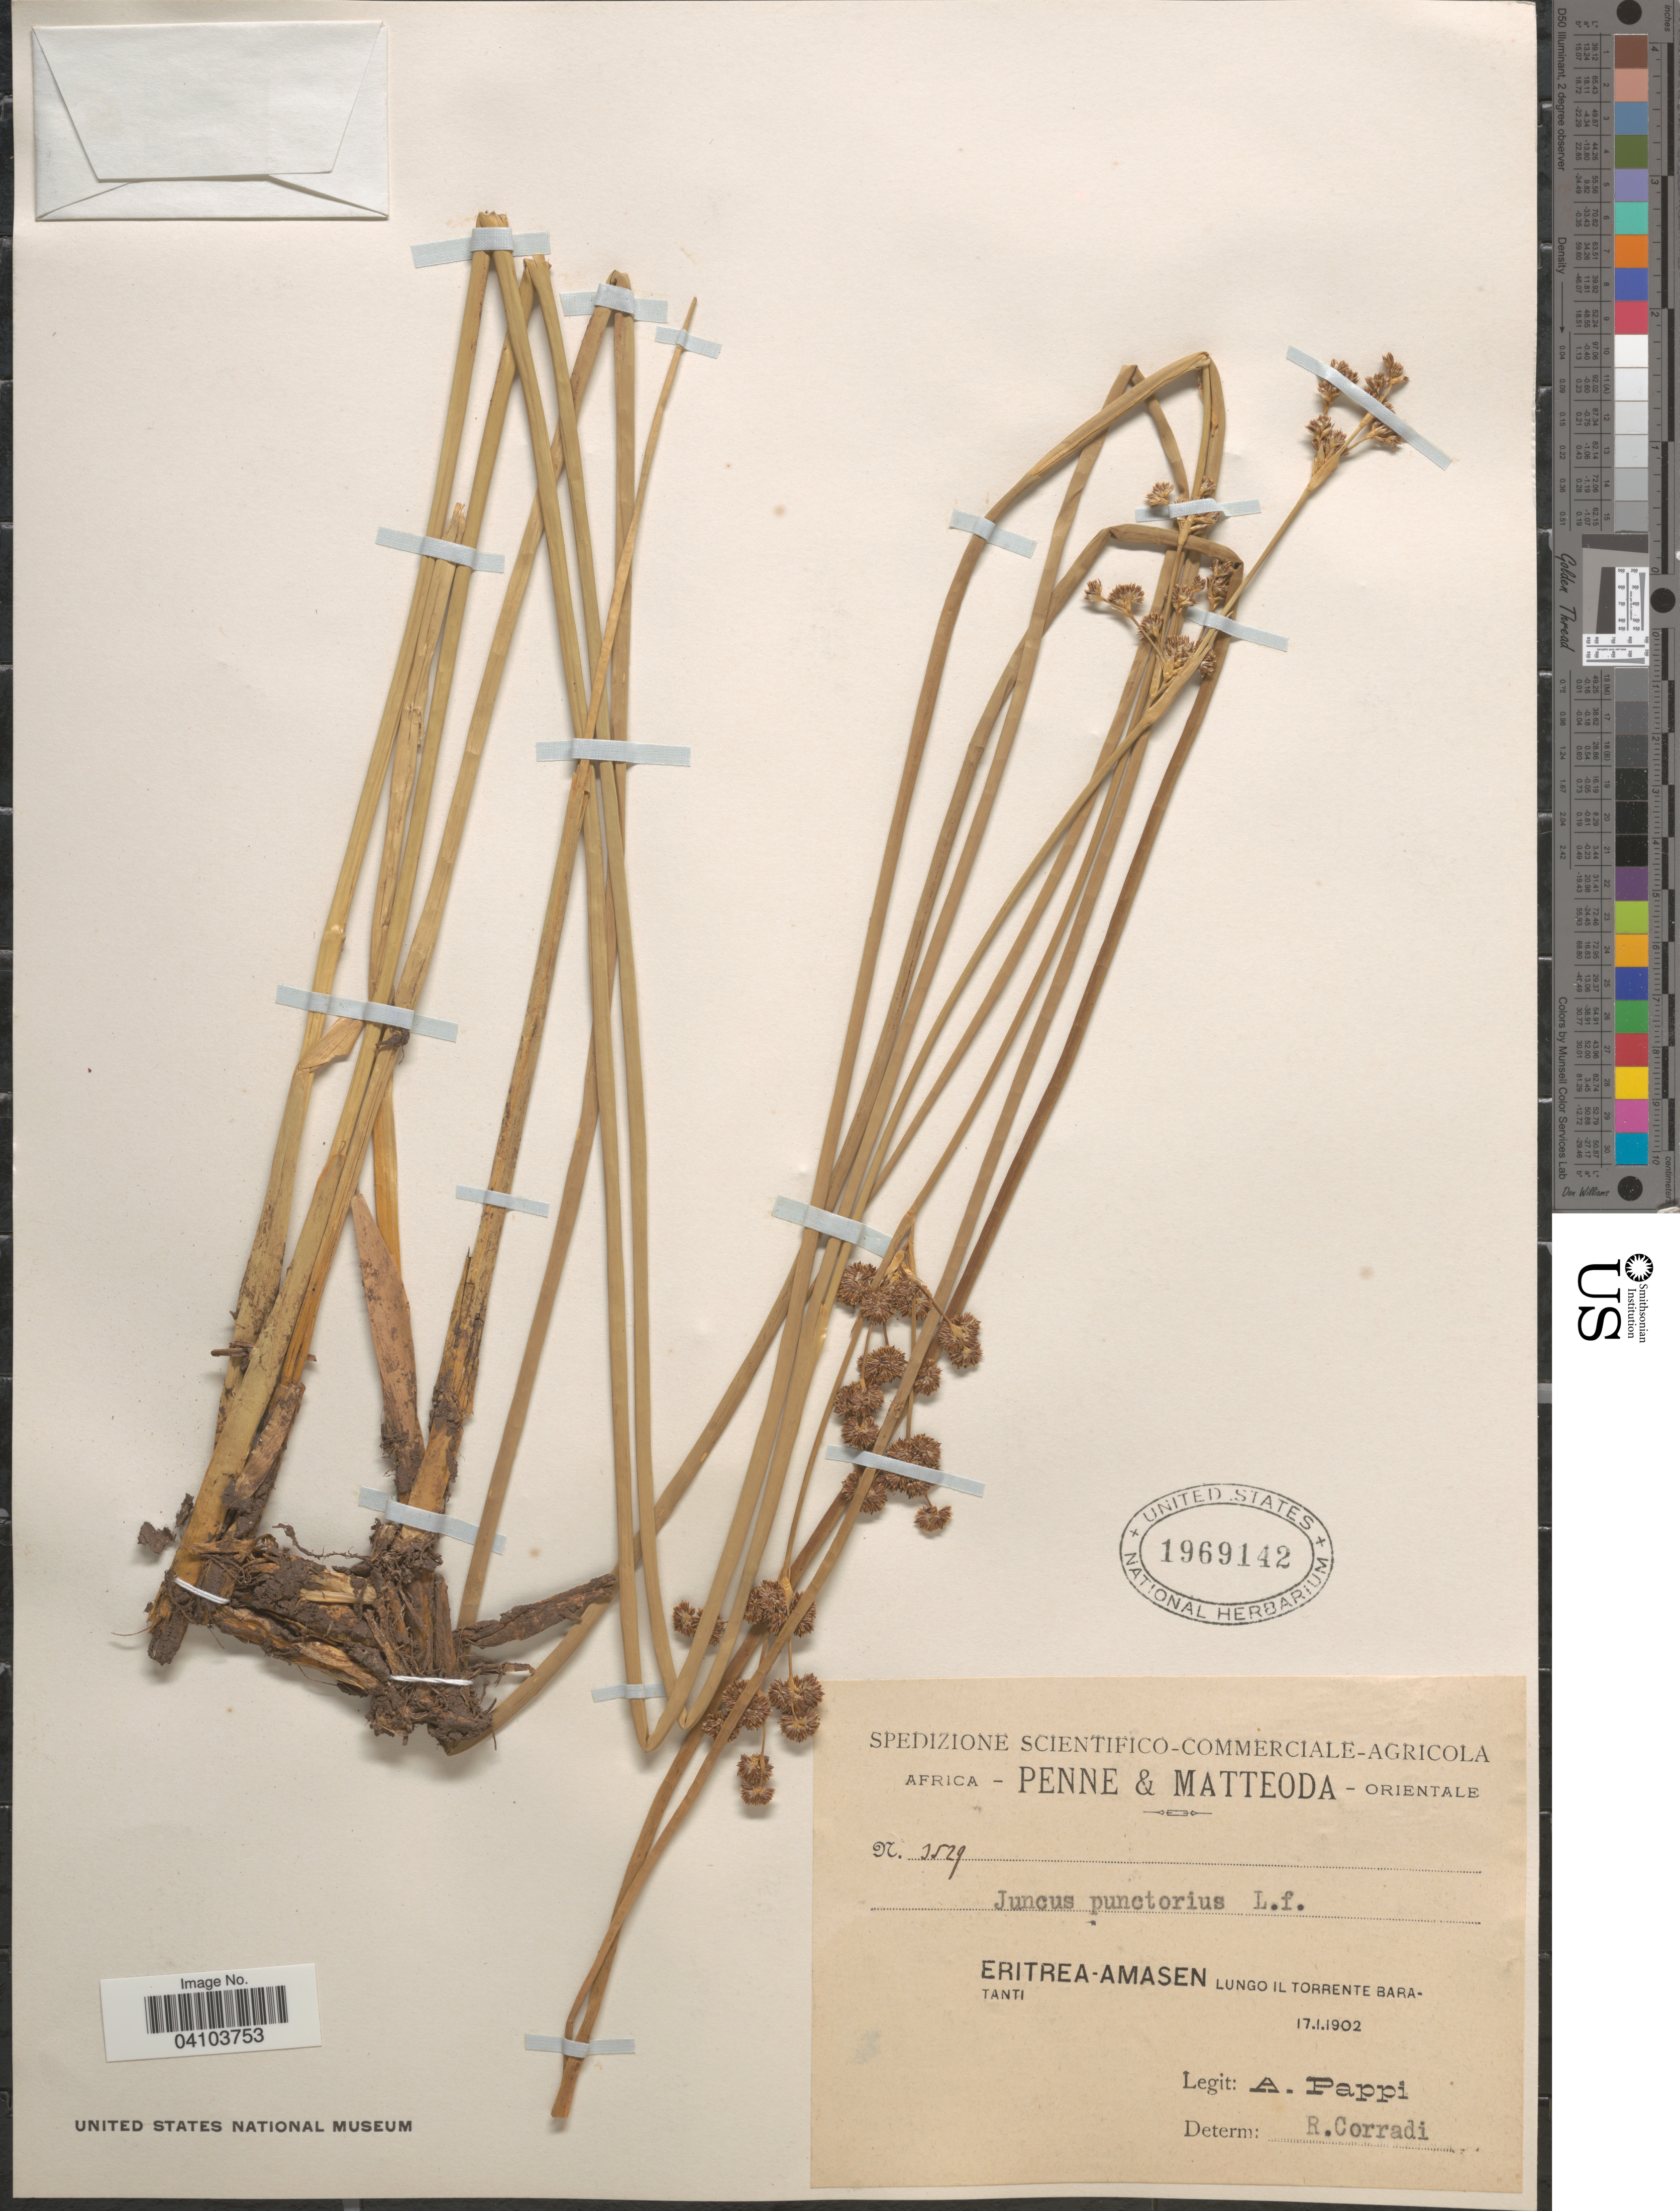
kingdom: Plantae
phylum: Tracheophyta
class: Liliopsida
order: Poales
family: Juncaceae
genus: Juncus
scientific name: Juncus punctorius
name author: L. f.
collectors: A. Pappi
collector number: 3529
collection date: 1902-01-17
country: Eritrea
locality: Africa Orientale. Eritrea-Amasen. Lungo il Torrente Baratanti.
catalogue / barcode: US 1969142